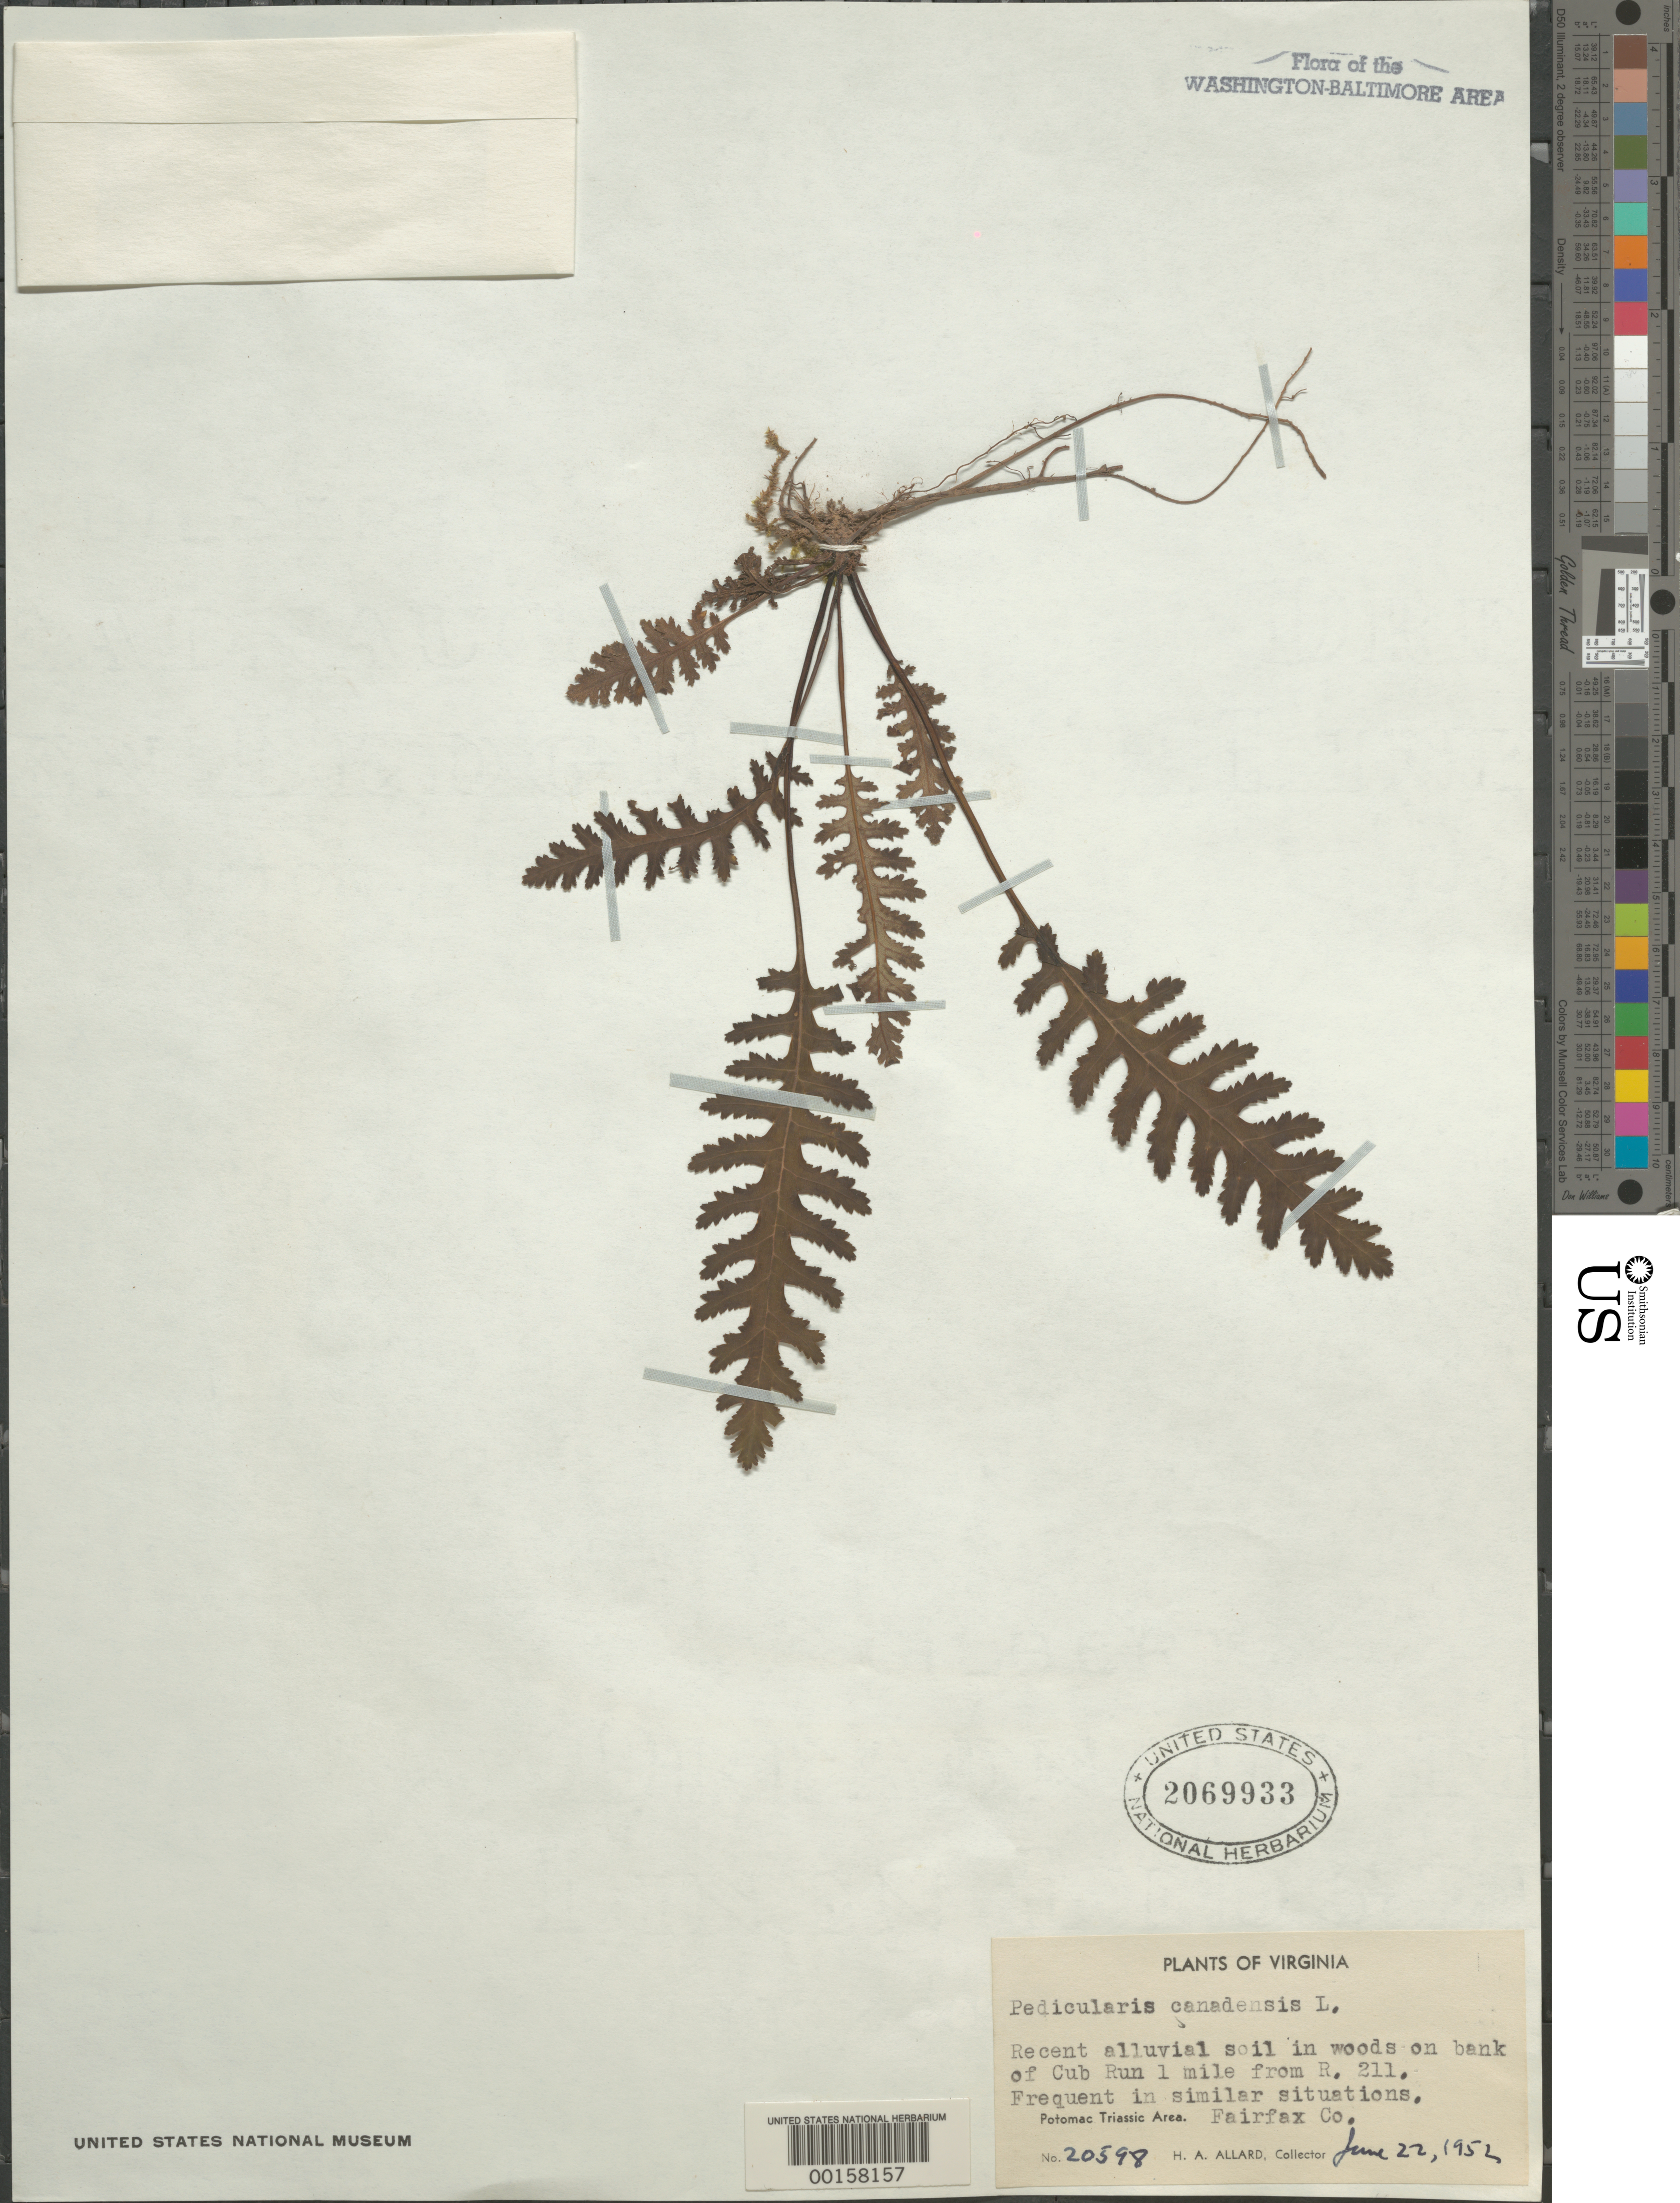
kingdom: Plantae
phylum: Tracheophyta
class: Magnoliopsida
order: Lamiales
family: Orobanchaceae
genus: Pedicularis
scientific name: Pedicularis canadensis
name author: L.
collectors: H. A. Allard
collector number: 20598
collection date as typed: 22 Jun 1952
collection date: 1952-06-22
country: United States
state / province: Virginia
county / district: Fairfax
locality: Cub Run a mile from Rt 211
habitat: Alluvial soil woods bank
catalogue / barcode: US 2069933